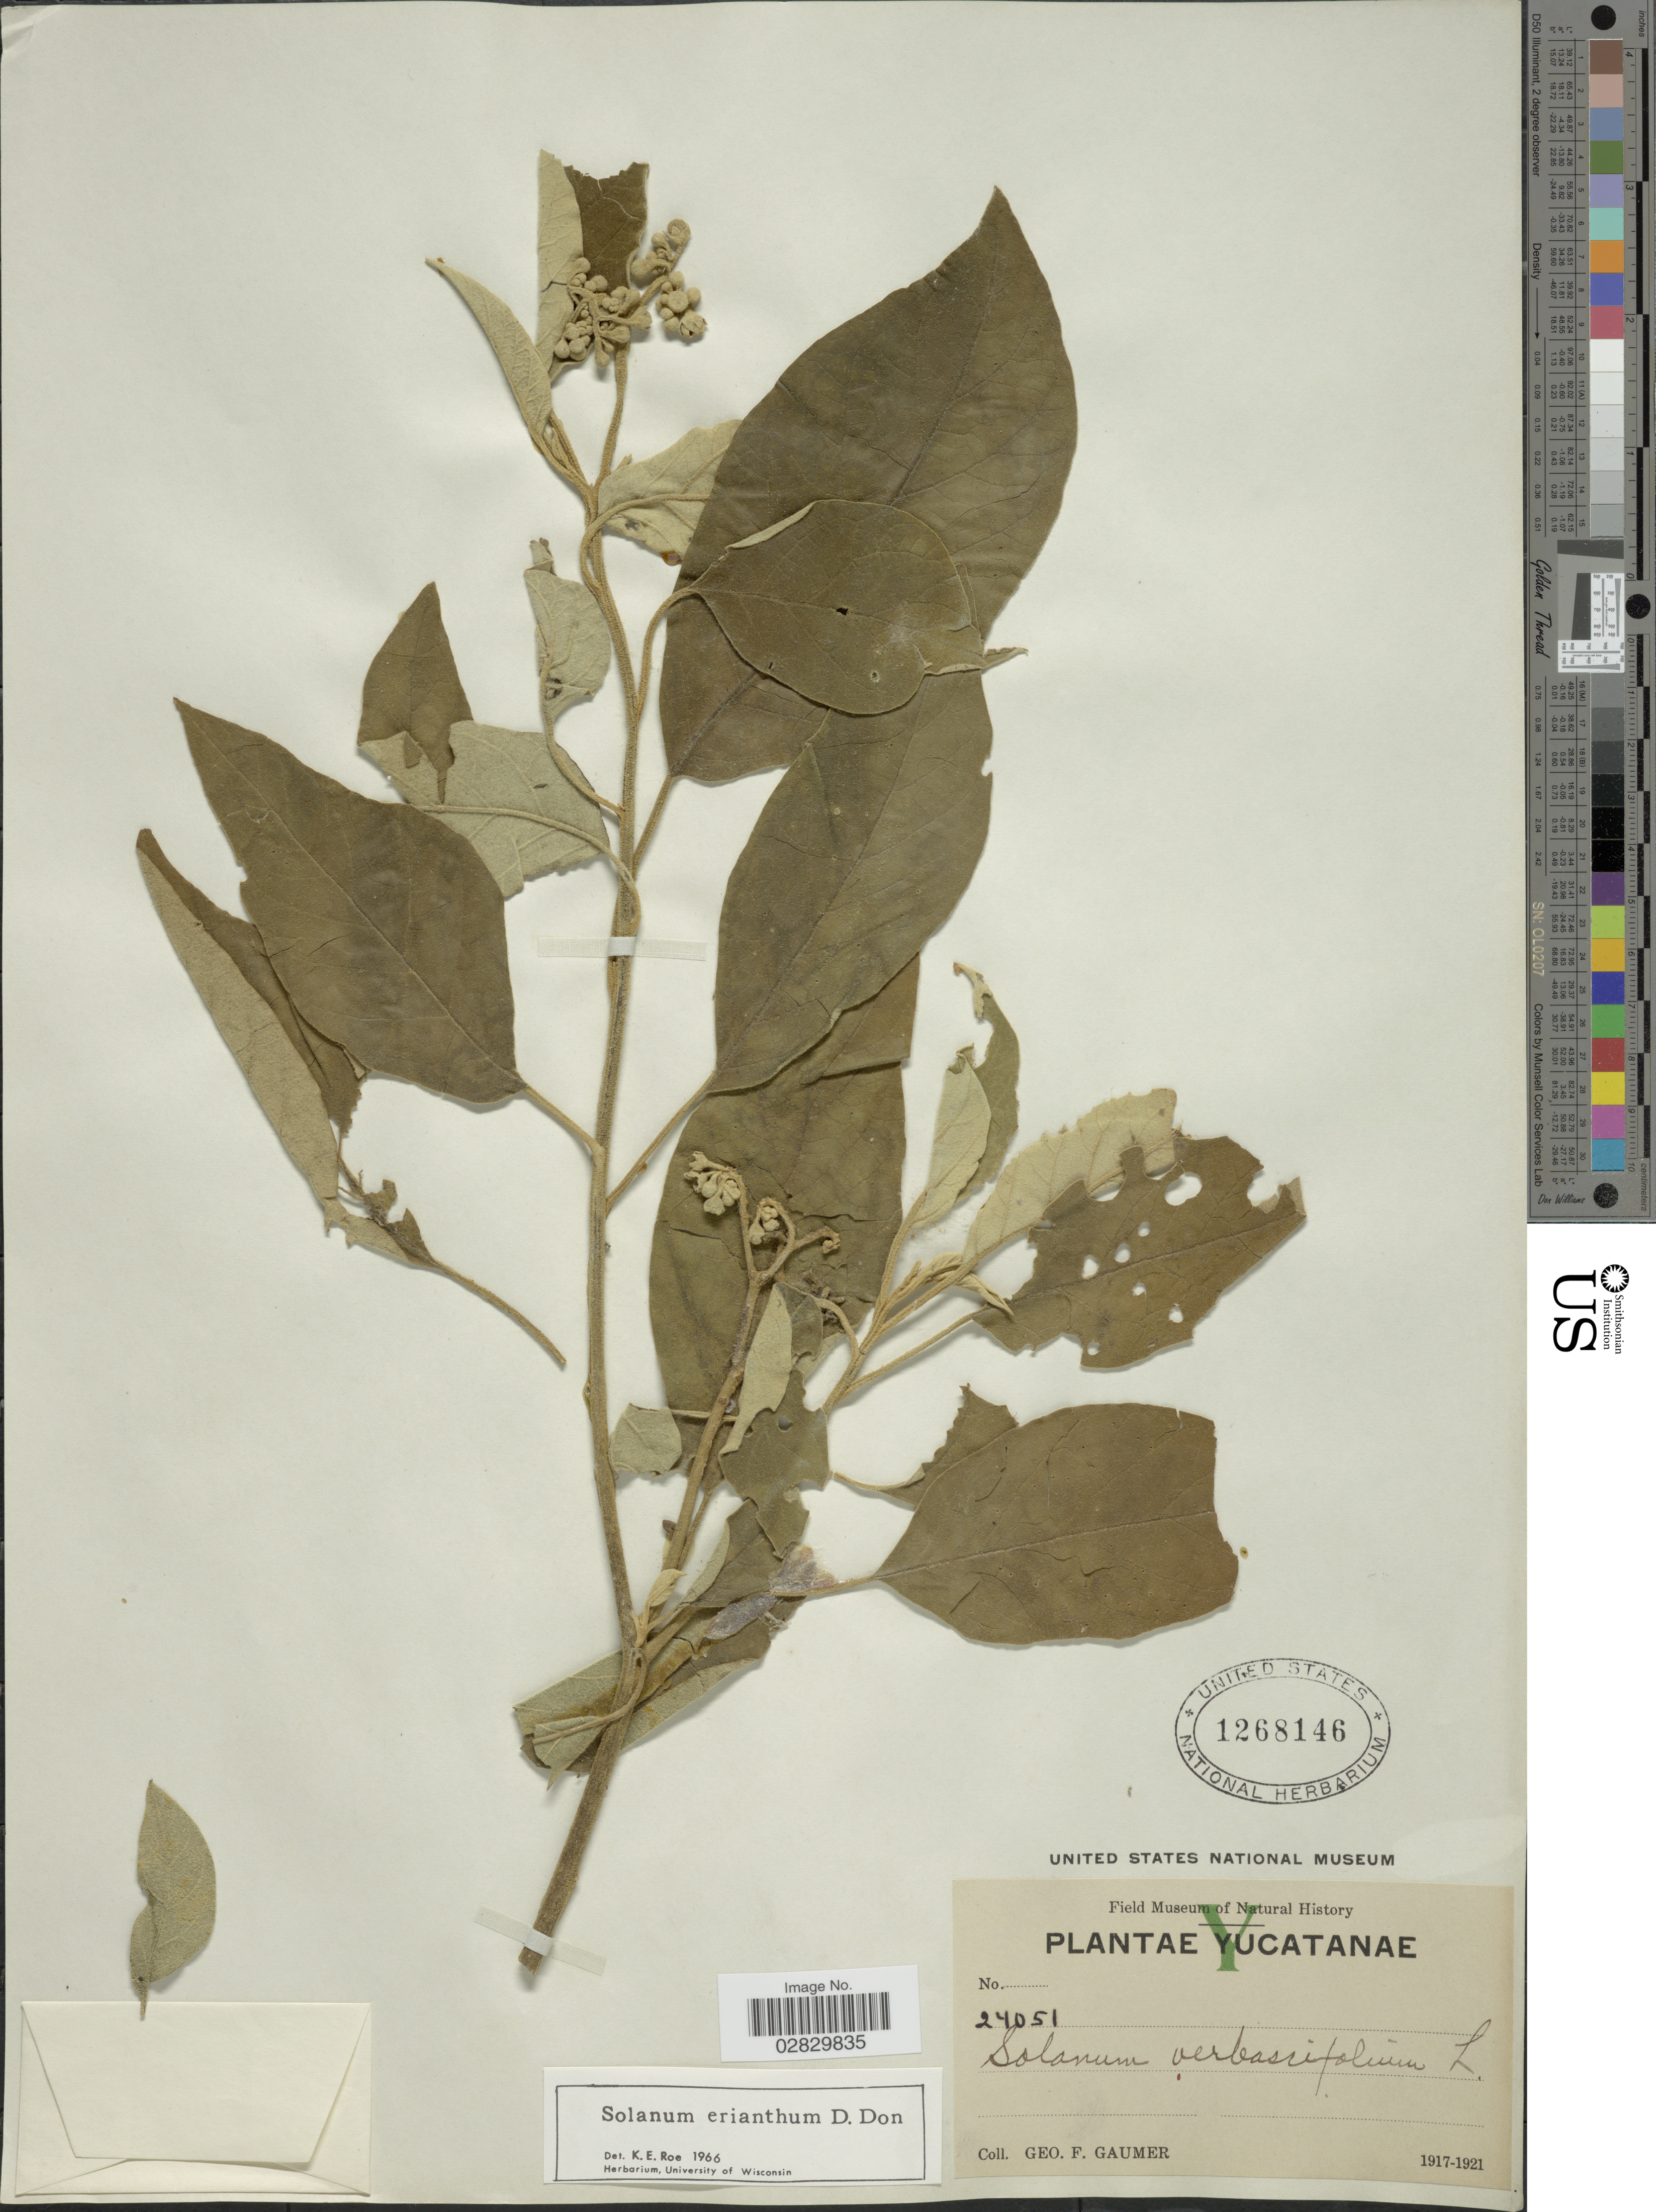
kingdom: Plantae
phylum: Tracheophyta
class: Magnoliopsida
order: Solanales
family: Solanaceae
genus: Solanum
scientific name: Solanum erianthum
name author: D. Don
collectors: G. F. Gaumer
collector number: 24051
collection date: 1917/1921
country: Mexico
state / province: Yucatán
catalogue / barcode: US 1268146